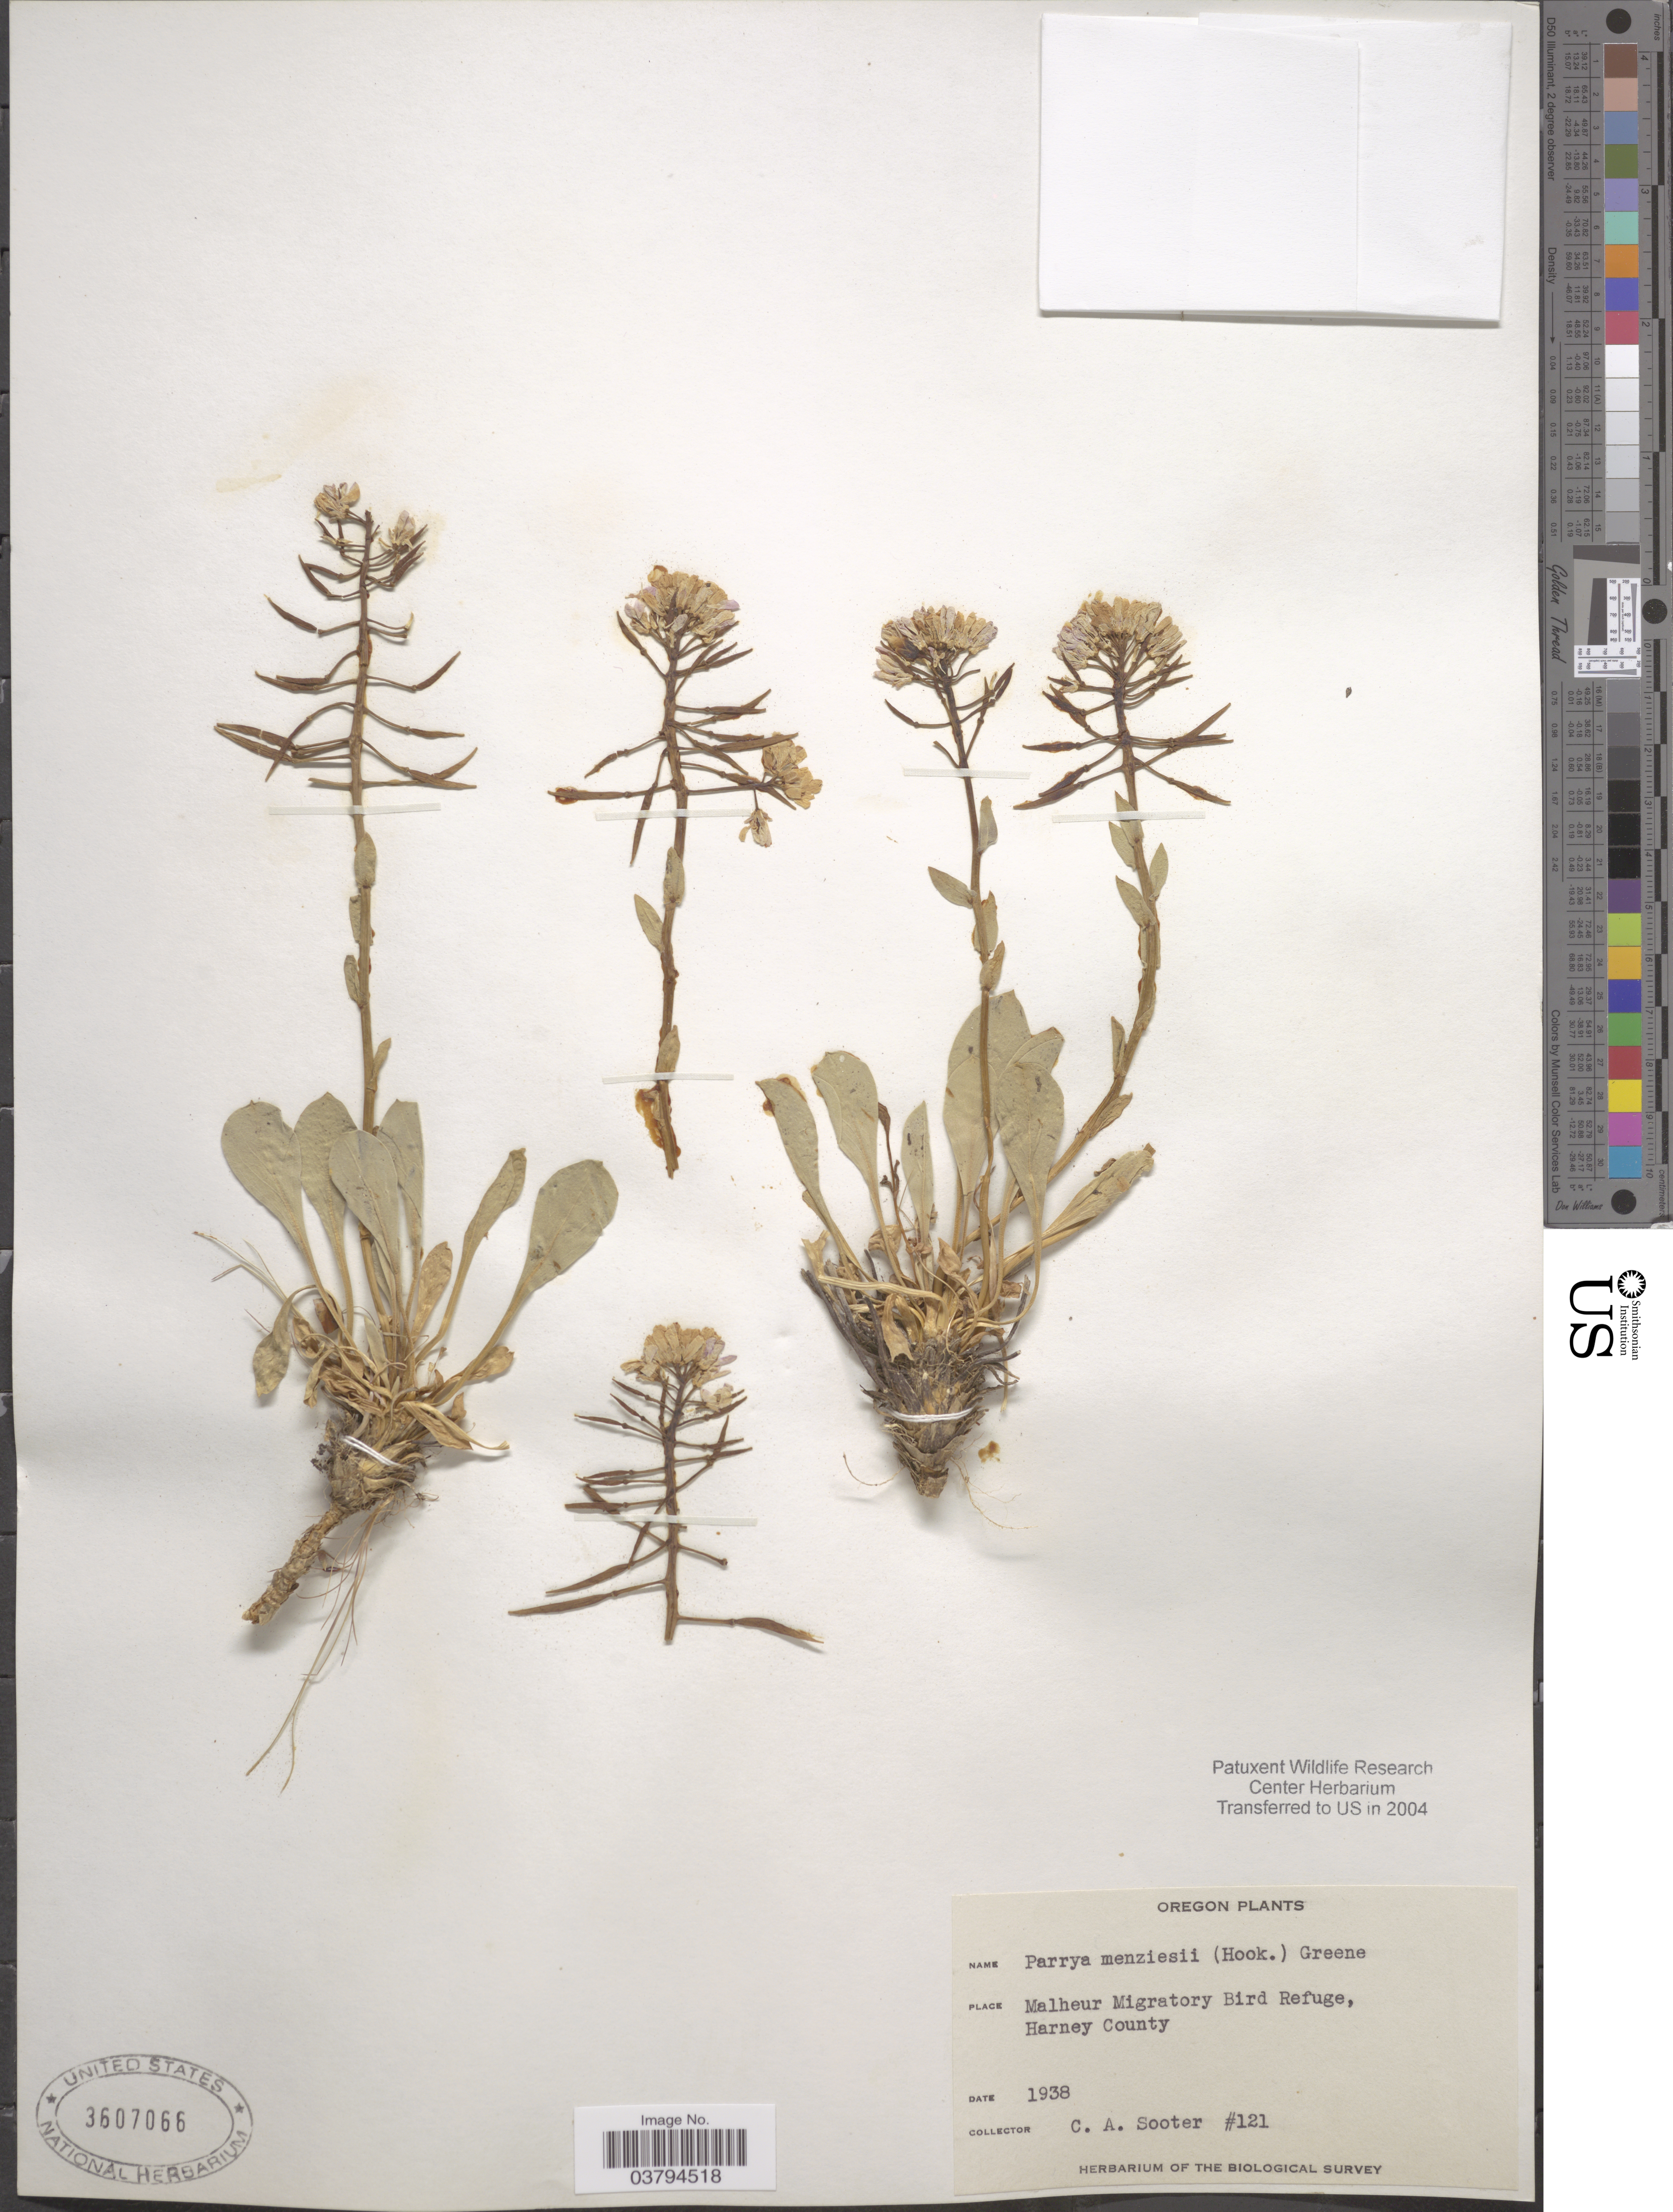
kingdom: Plantae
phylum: Tracheophyta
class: Magnoliopsida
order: Brassicales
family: Brassicaceae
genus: Phoenicaulis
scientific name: Phoenicaulis cheiranthoides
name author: Nutt.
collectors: C. Sooter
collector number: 121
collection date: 1938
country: United States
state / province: Oregon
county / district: Harney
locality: Malheur Migratory Bird Refuge, Harney County.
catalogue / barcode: US 3607066